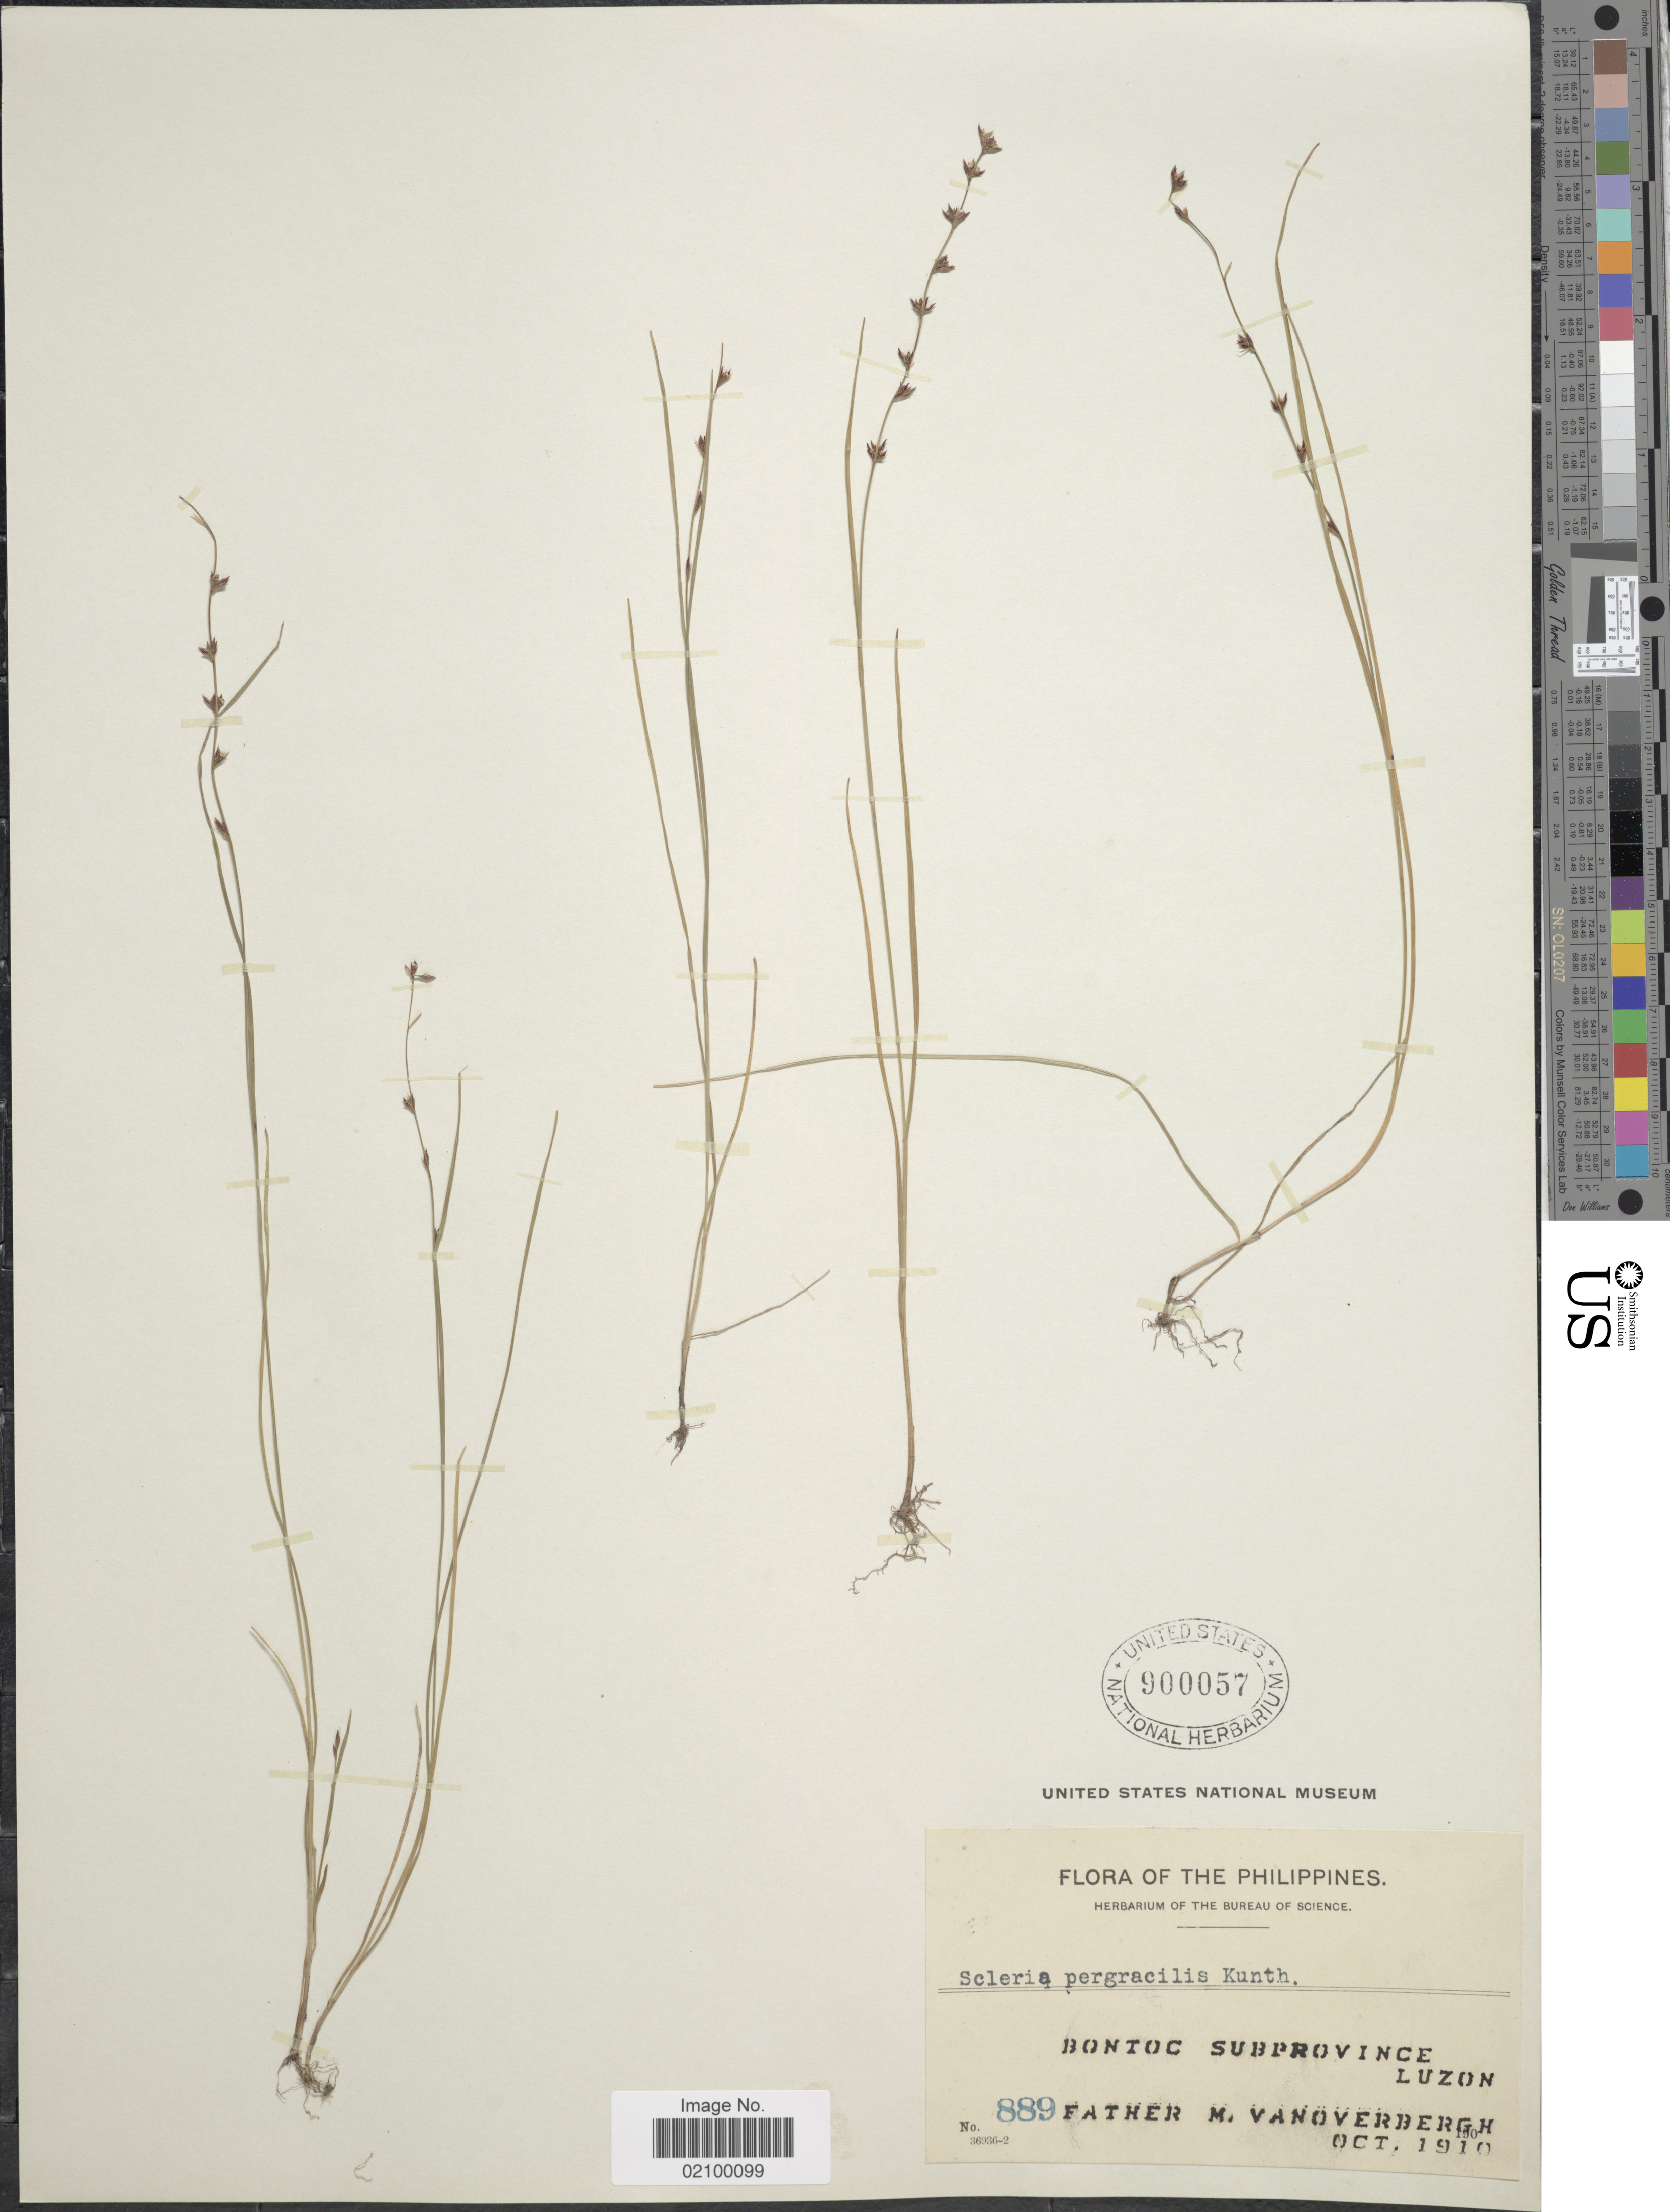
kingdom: Plantae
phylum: Tracheophyta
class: Liliopsida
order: Poales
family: Cyperaceae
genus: Scleria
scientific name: Scleria pergracilis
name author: (Nees) Kunth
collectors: M. Vanoverbergh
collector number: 889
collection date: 1910-10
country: Philippines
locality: Bontoc subprovince, Luzon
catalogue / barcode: US 900057